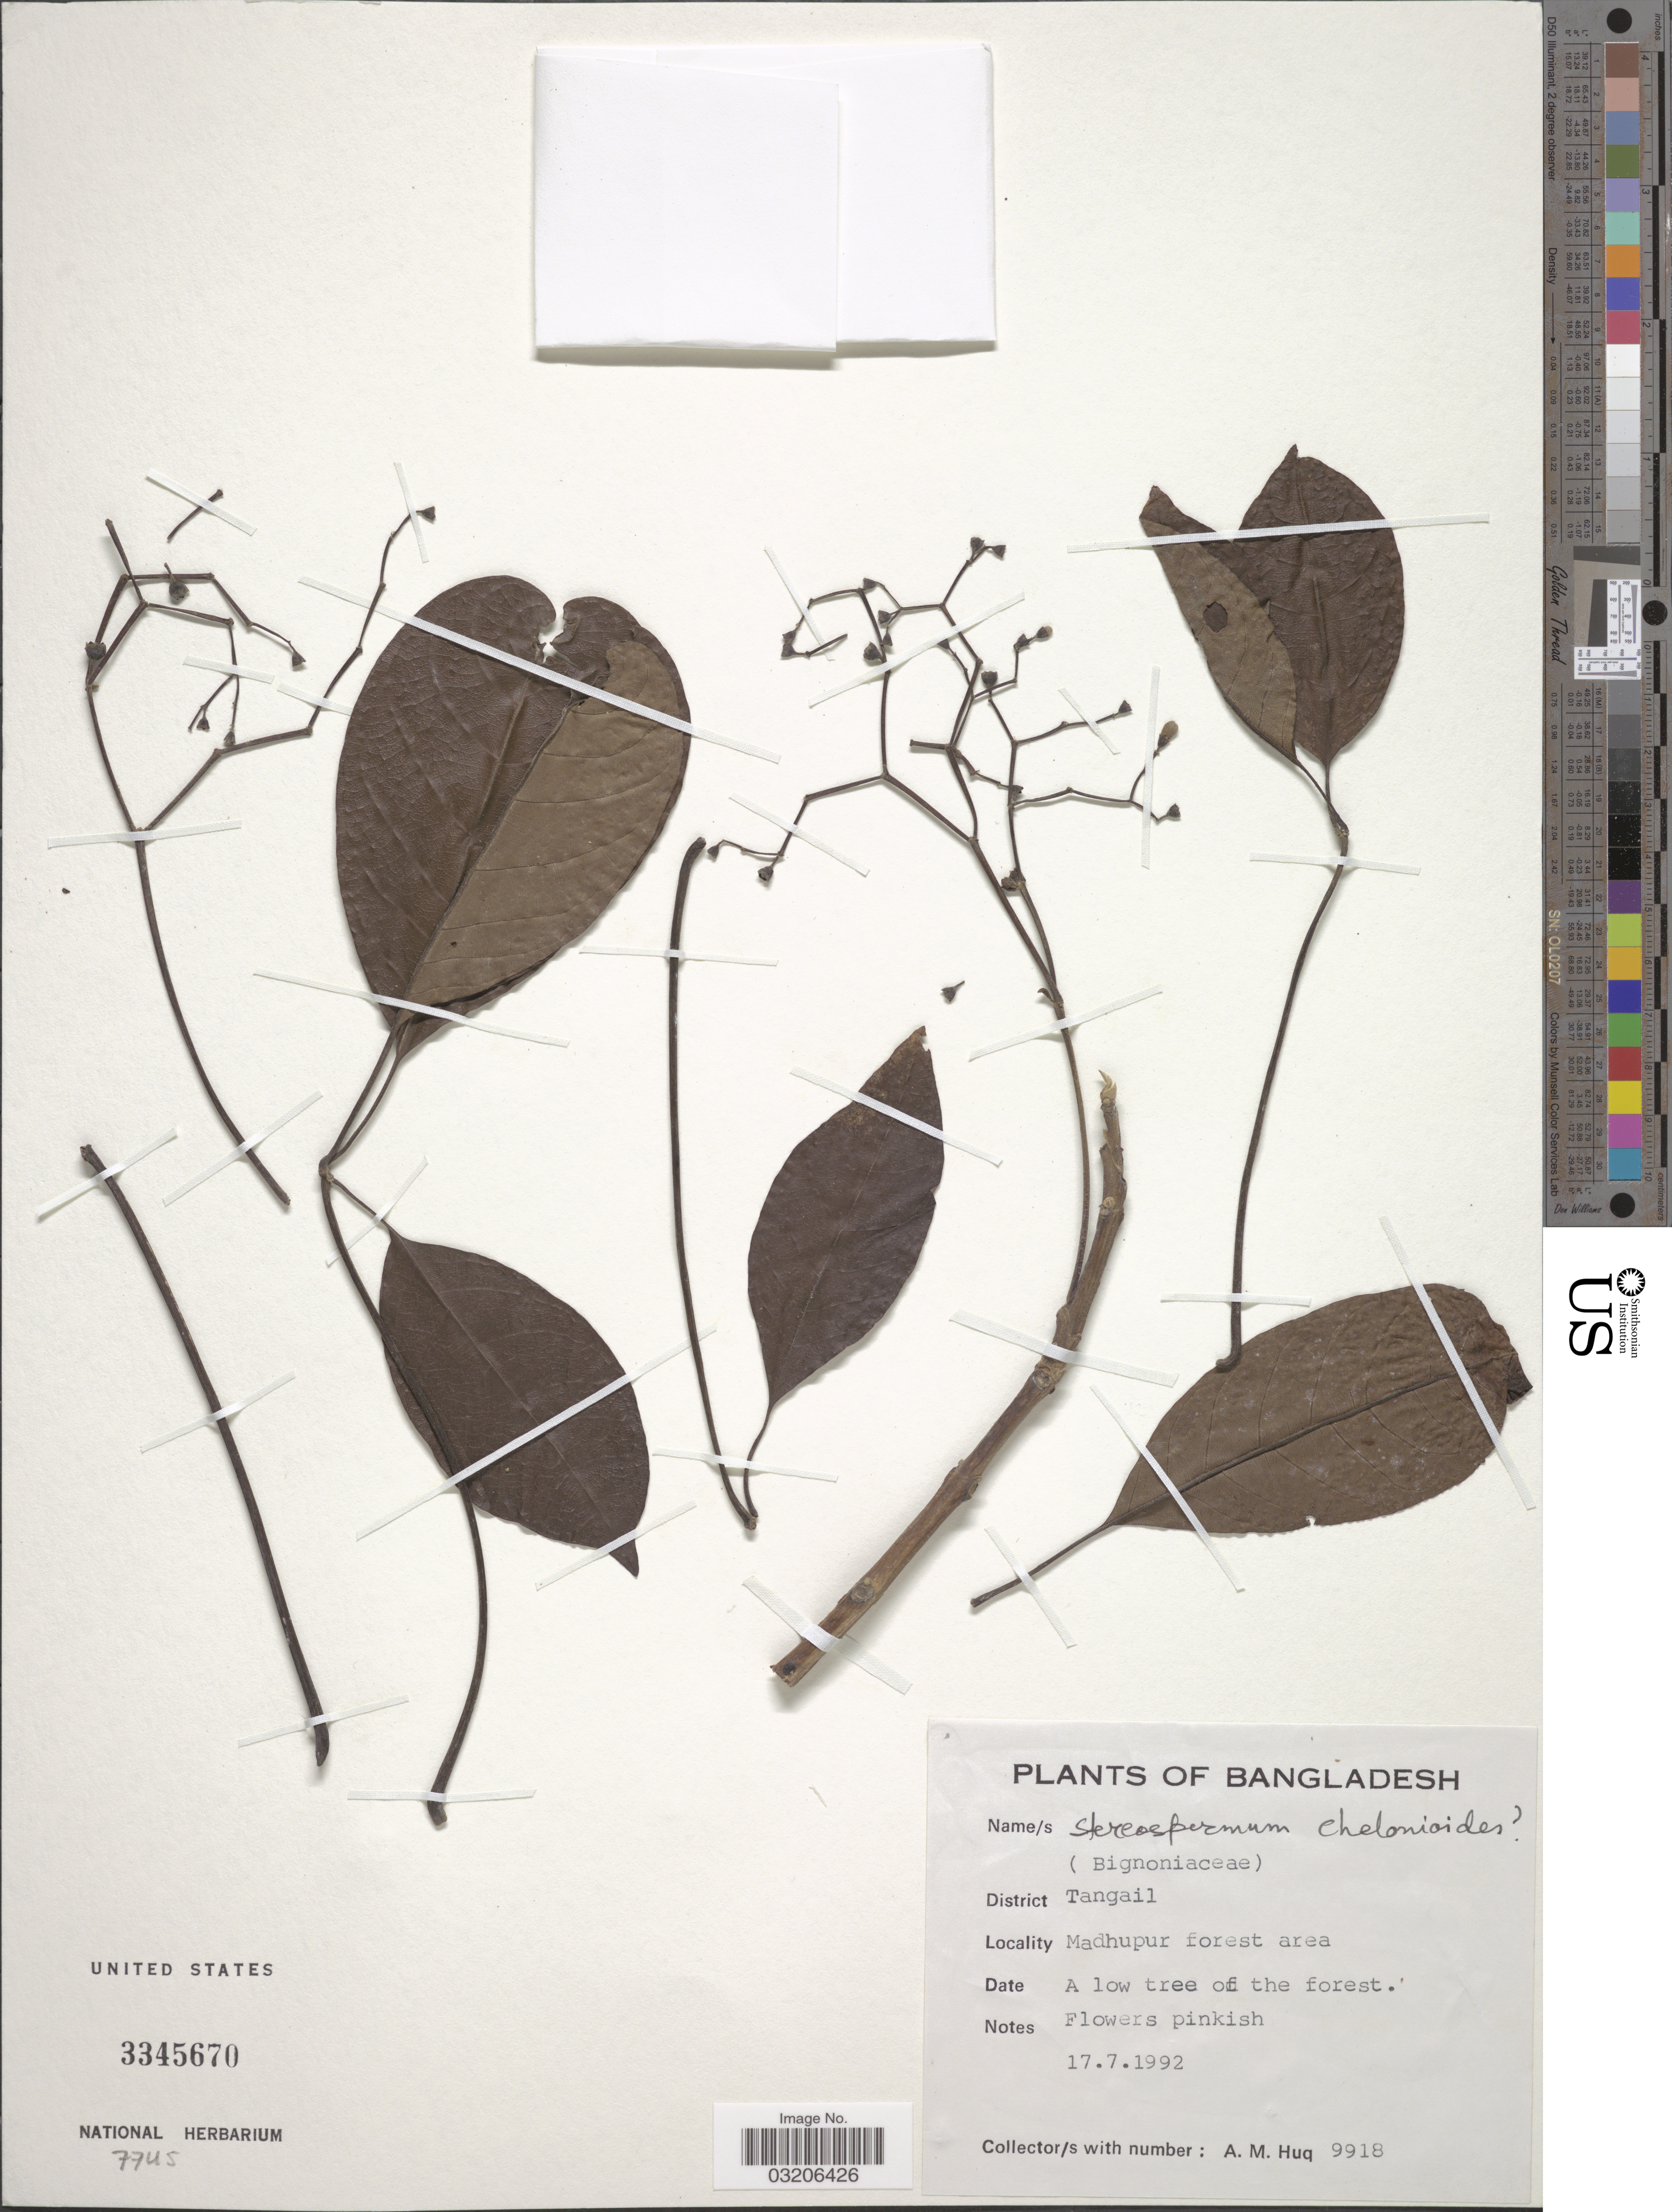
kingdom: Plantae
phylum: Tracheophyta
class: Magnoliopsida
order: Lamiales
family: Bignoniaceae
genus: Stereospermum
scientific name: Stereospermum chelonoides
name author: DC.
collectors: A. M. Huq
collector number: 9918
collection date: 1992-07-17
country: Bangladesh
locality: District Tangail, Madhupur forest area.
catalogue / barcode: US 3345670